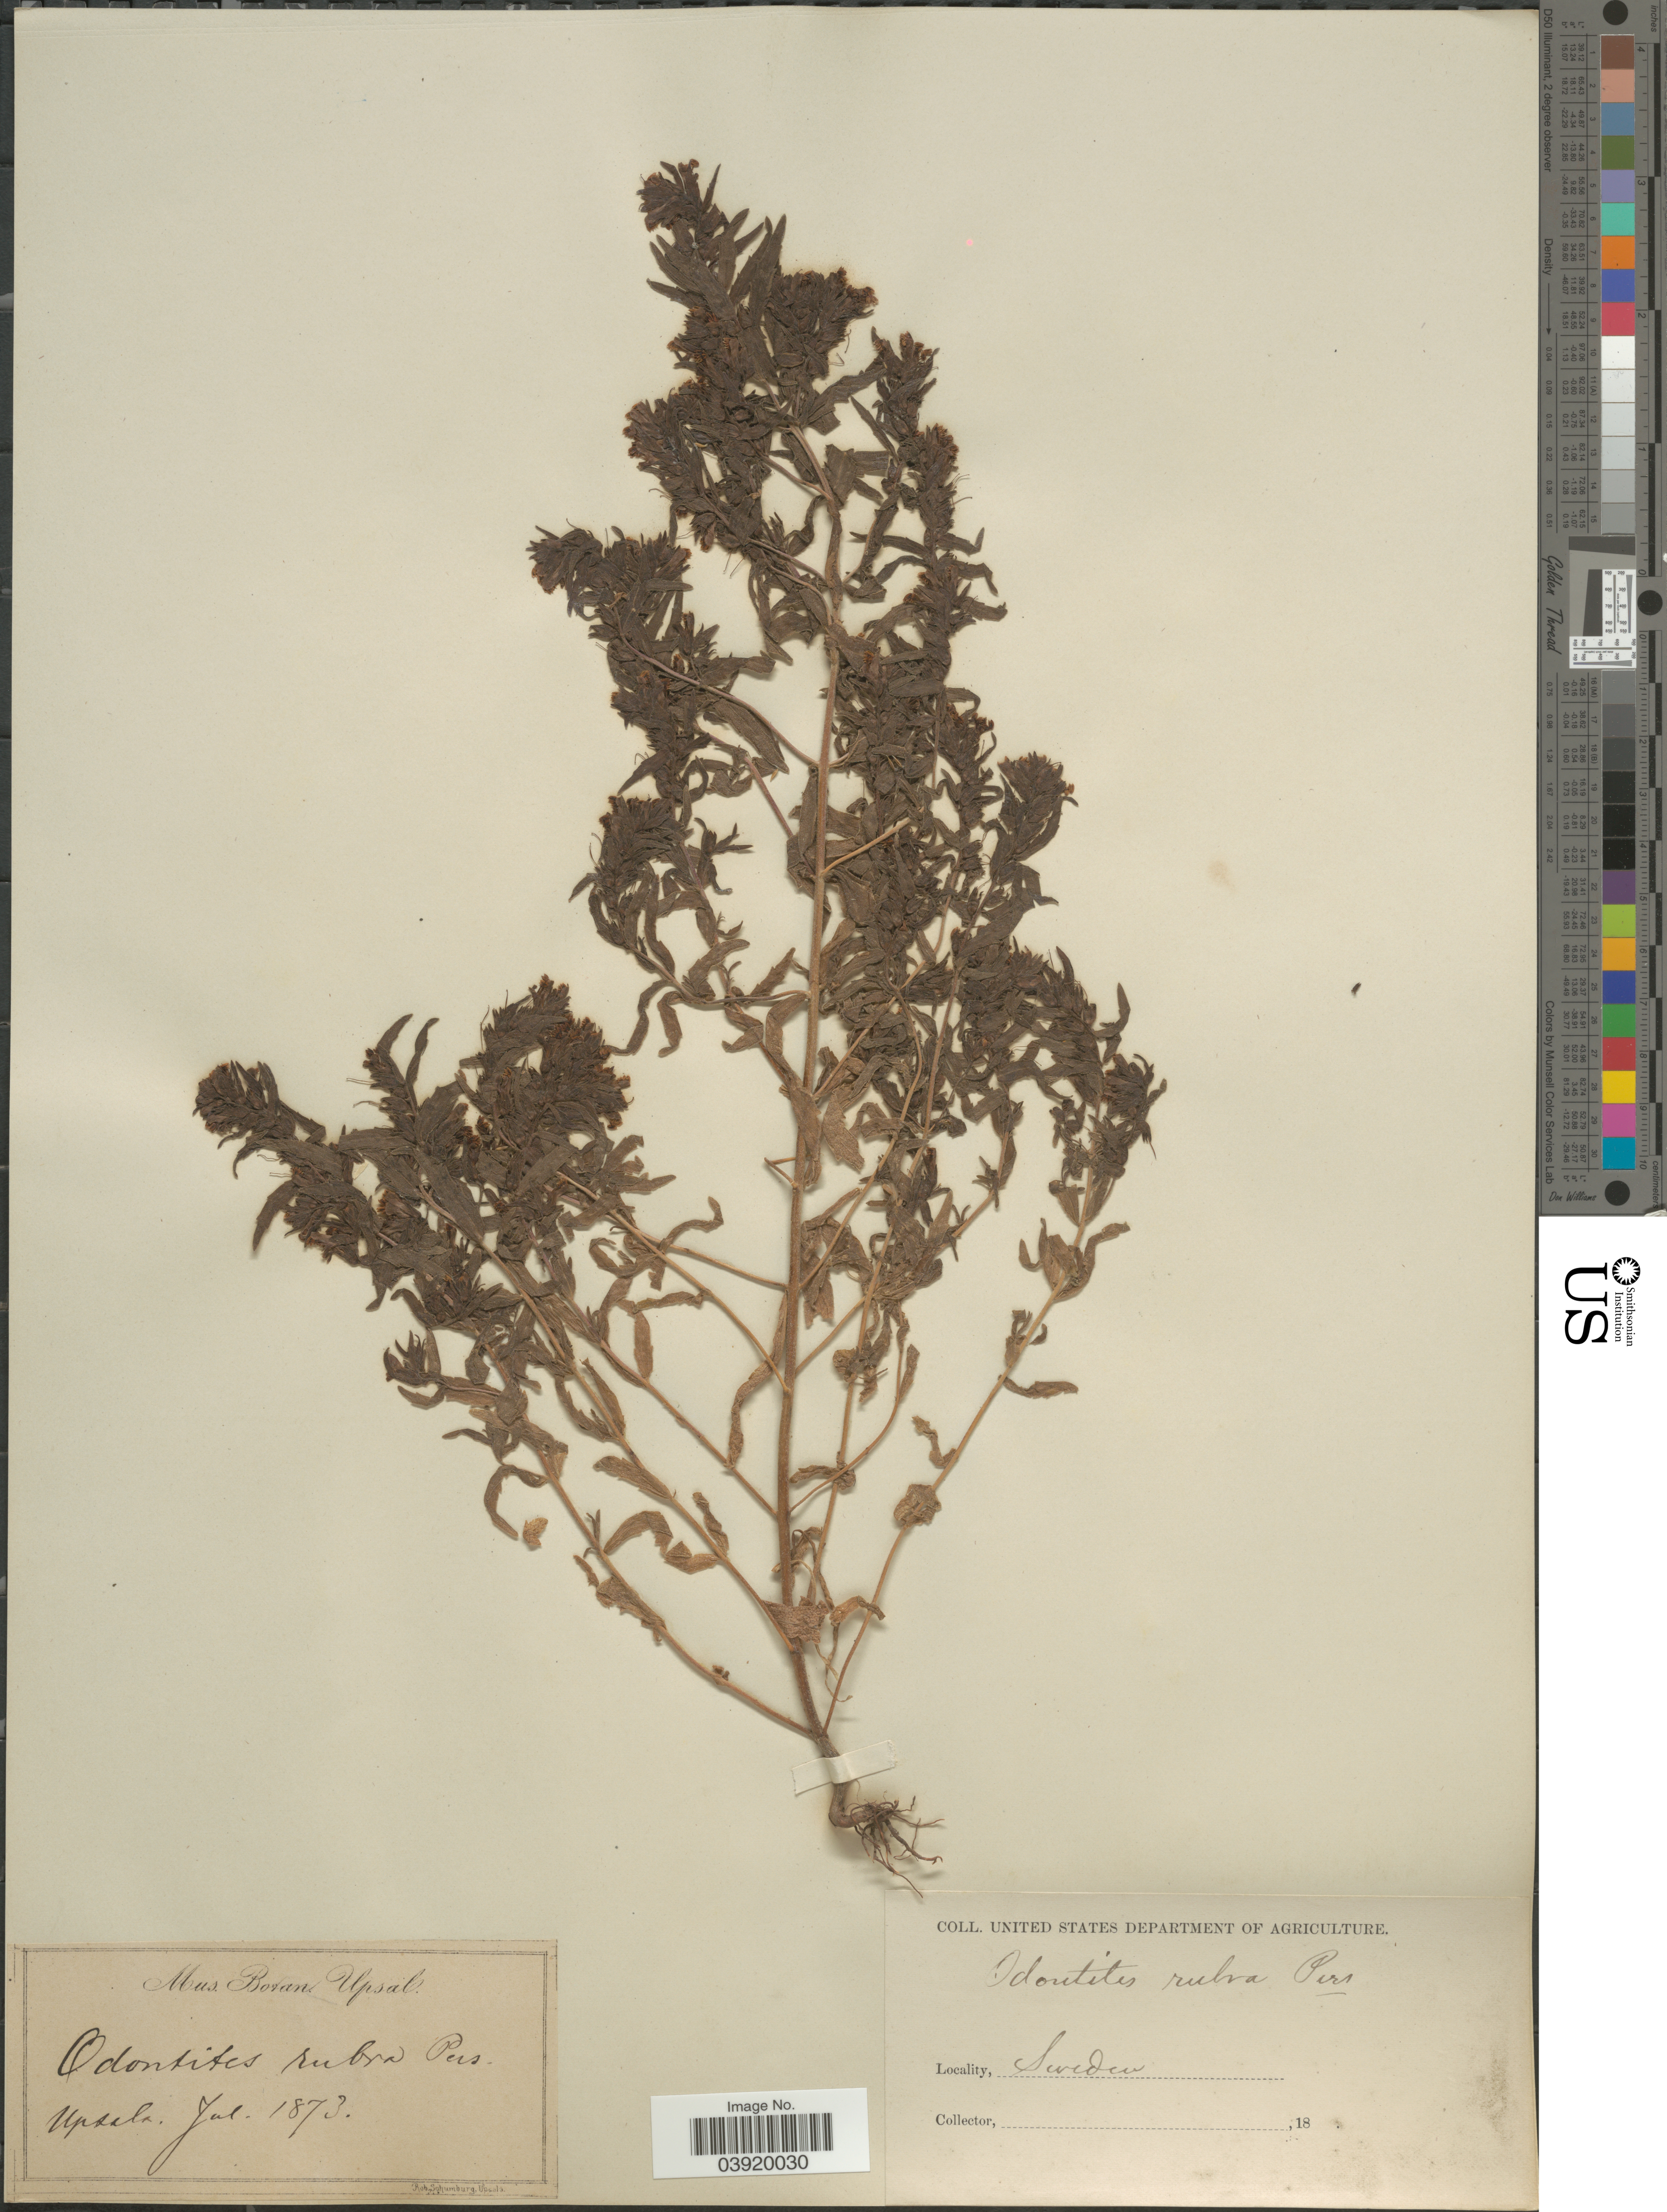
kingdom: Plantae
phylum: Tracheophyta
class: Magnoliopsida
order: Lamiales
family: Orobanchaceae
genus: Odontites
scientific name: Odontites vulgaris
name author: Moench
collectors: R. H. Schomburgk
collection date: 1873-07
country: Sweden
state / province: Uppsala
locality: Upsala.